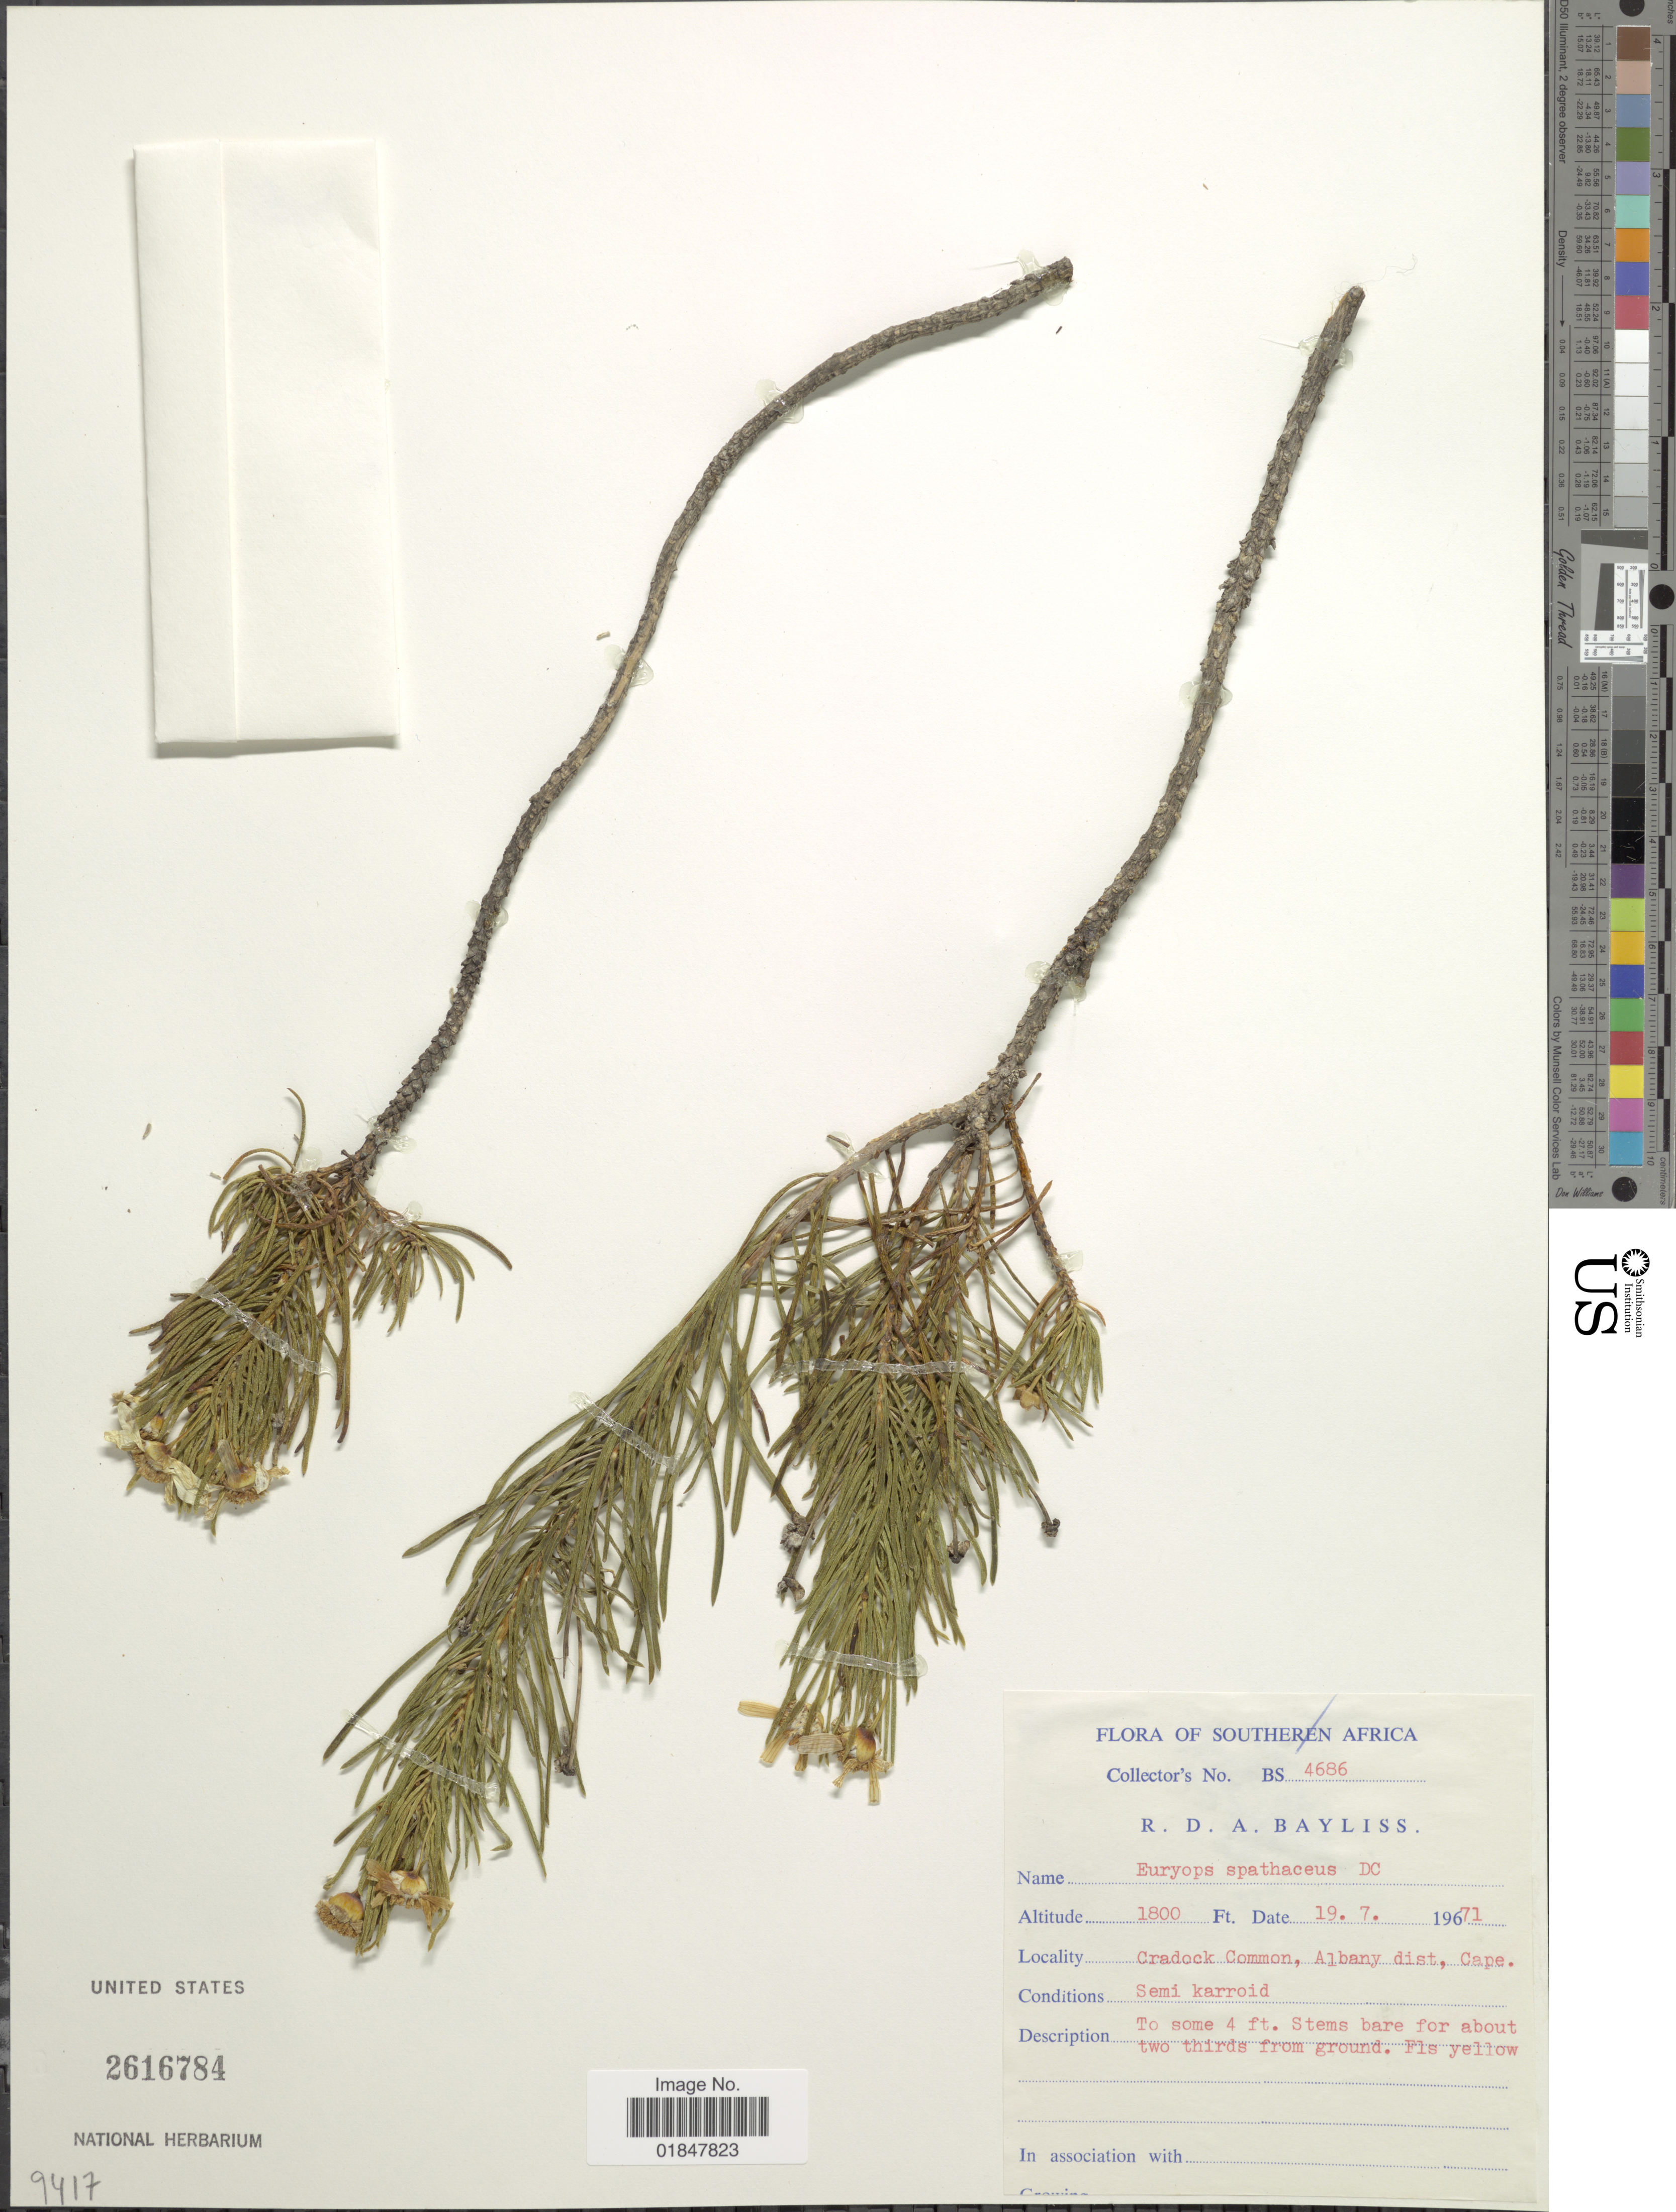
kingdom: Plantae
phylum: Tracheophyta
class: Magnoliopsida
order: Asterales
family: Asteraceae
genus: Euryops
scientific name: Euryops spathaceus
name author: DC.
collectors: R. Bayliss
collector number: BS 4686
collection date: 1971-07-19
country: South Africa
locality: Cradock Common, Albany dist. Cape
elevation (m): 549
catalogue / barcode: US 2616784